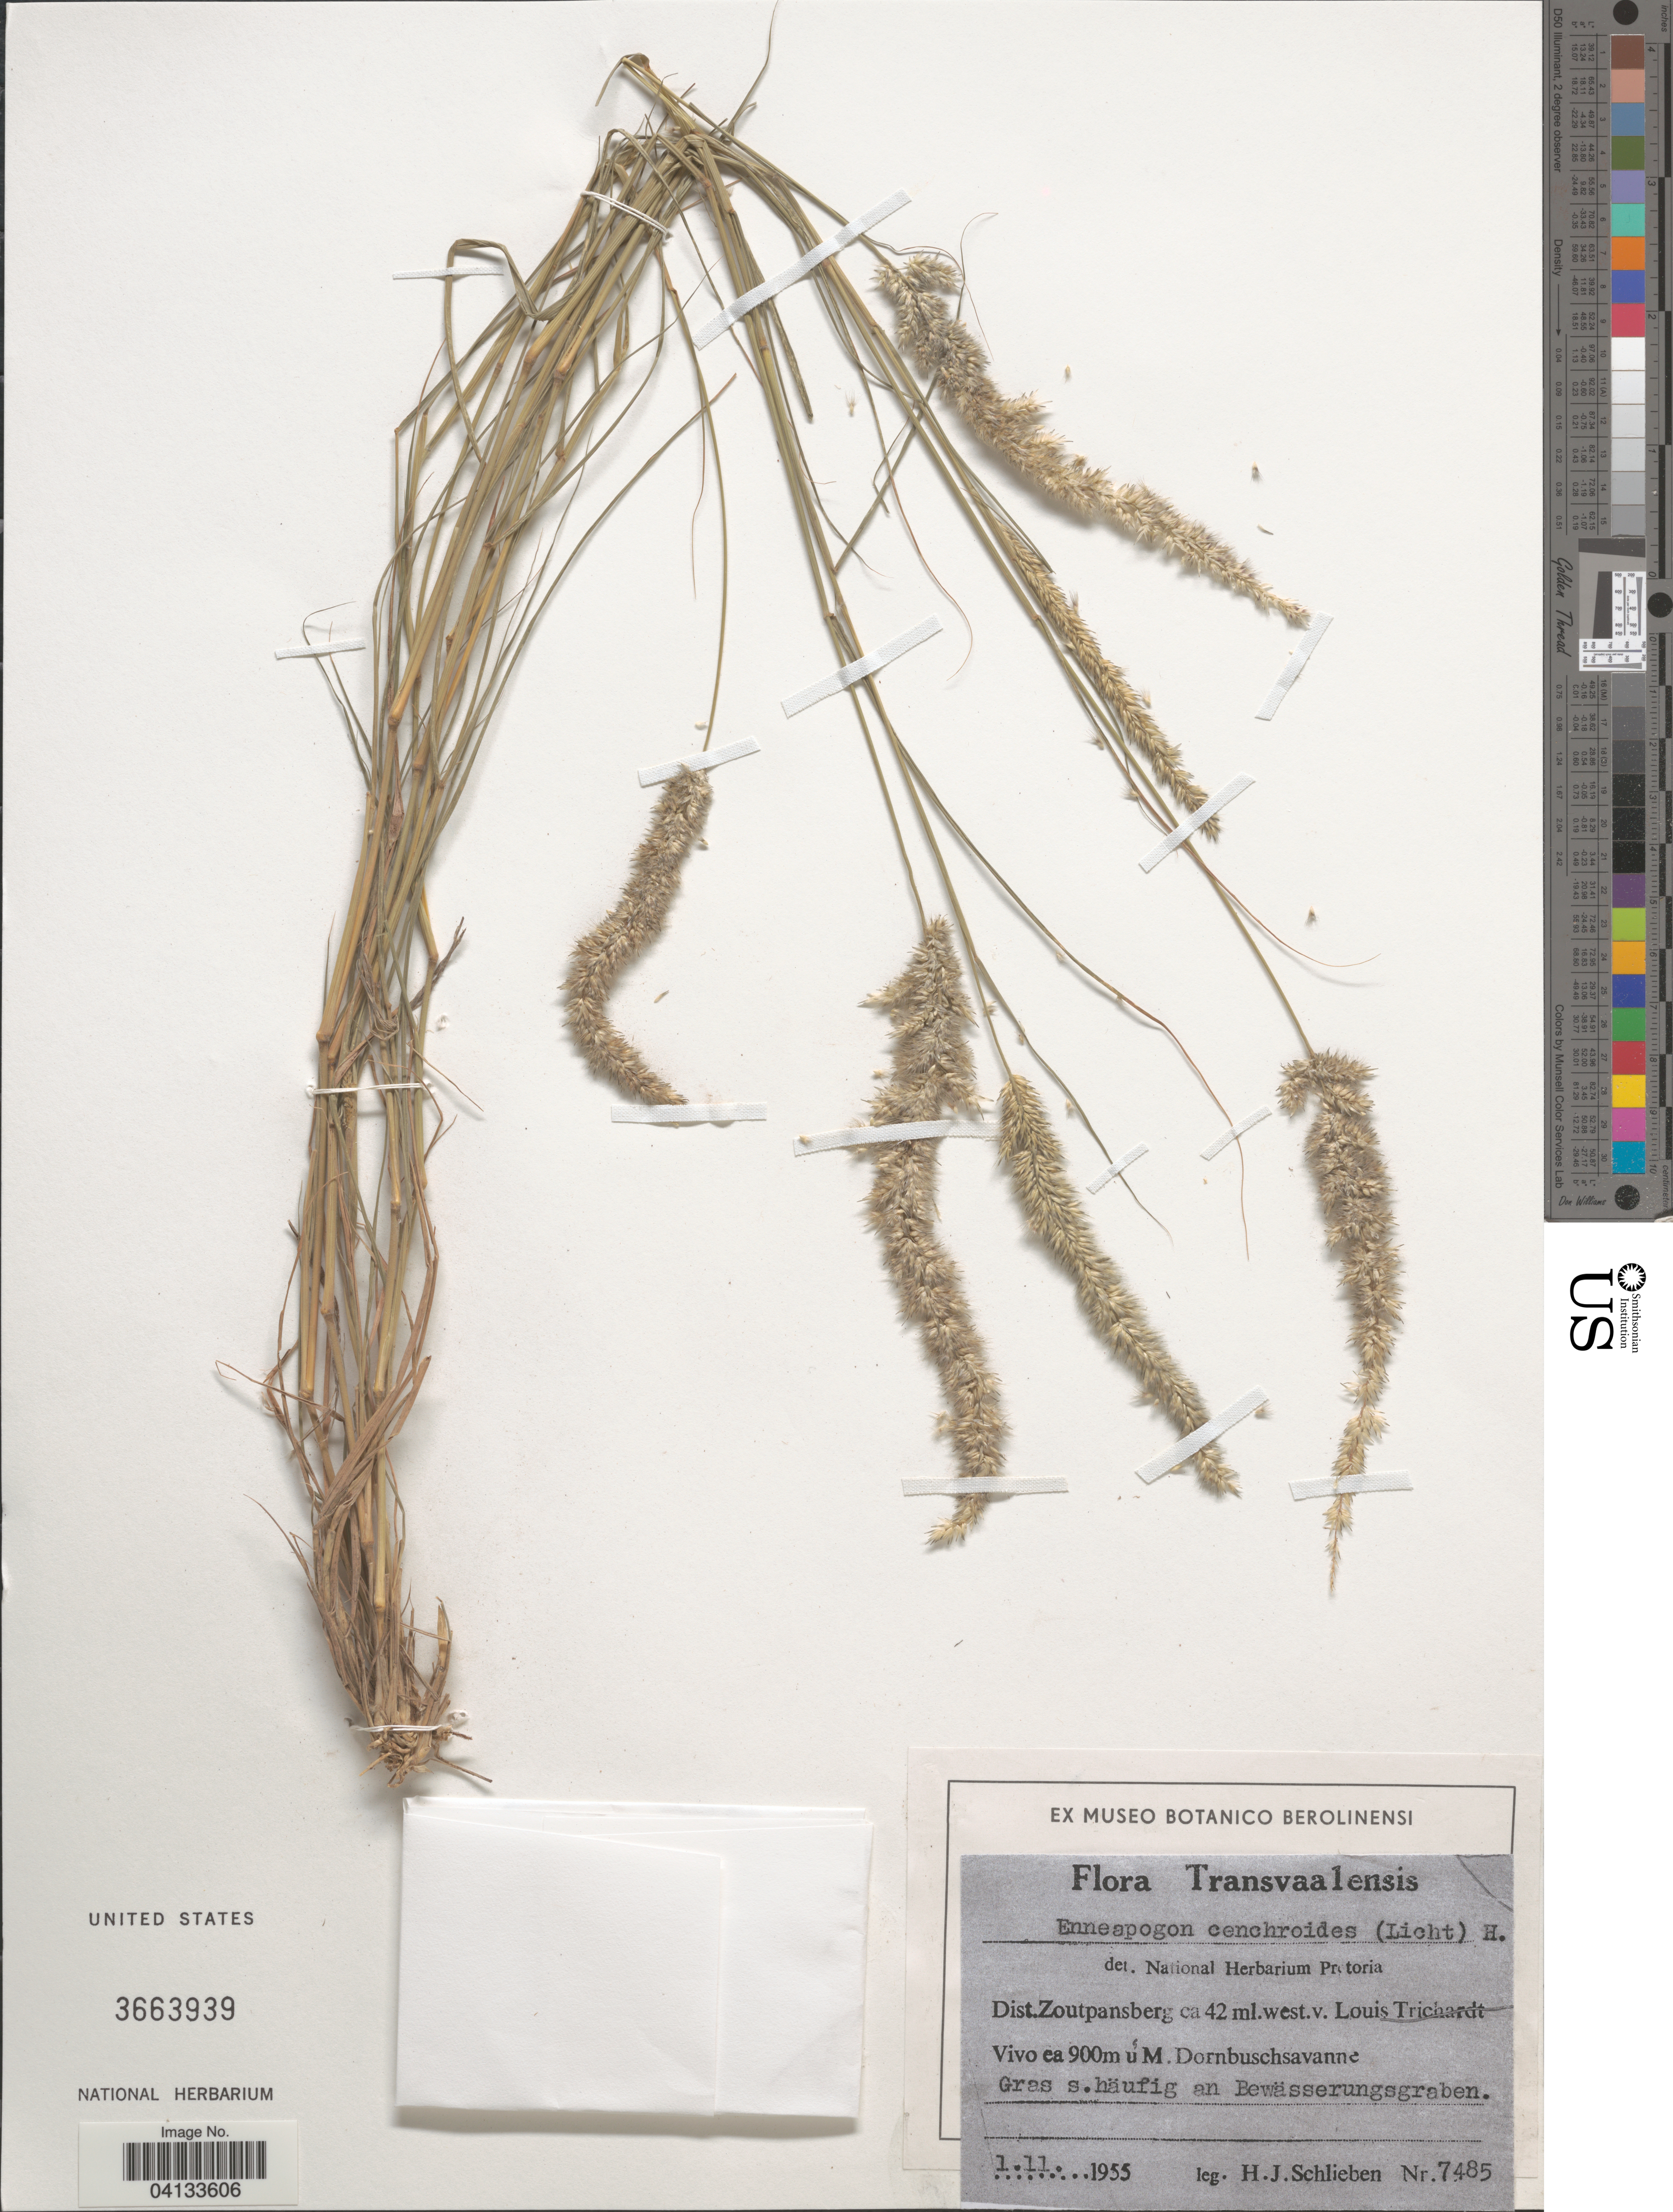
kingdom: Plantae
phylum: Tracheophyta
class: Liliopsida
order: Poales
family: Poaceae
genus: Enneapogon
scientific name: Enneapogon cenchroides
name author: (Licht. ex Roem. & Schult.) C.E. Hubb.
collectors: H. J. Schlieben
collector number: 7485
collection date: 1955-11-01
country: South Africa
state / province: Limpopo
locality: Transvaalensis. Dist. Zoutpansberg ca 42 ml. west. v. Louis Trichardt. Gras s. häufig an Bewässerungsgraben.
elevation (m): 900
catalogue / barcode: US 3663939